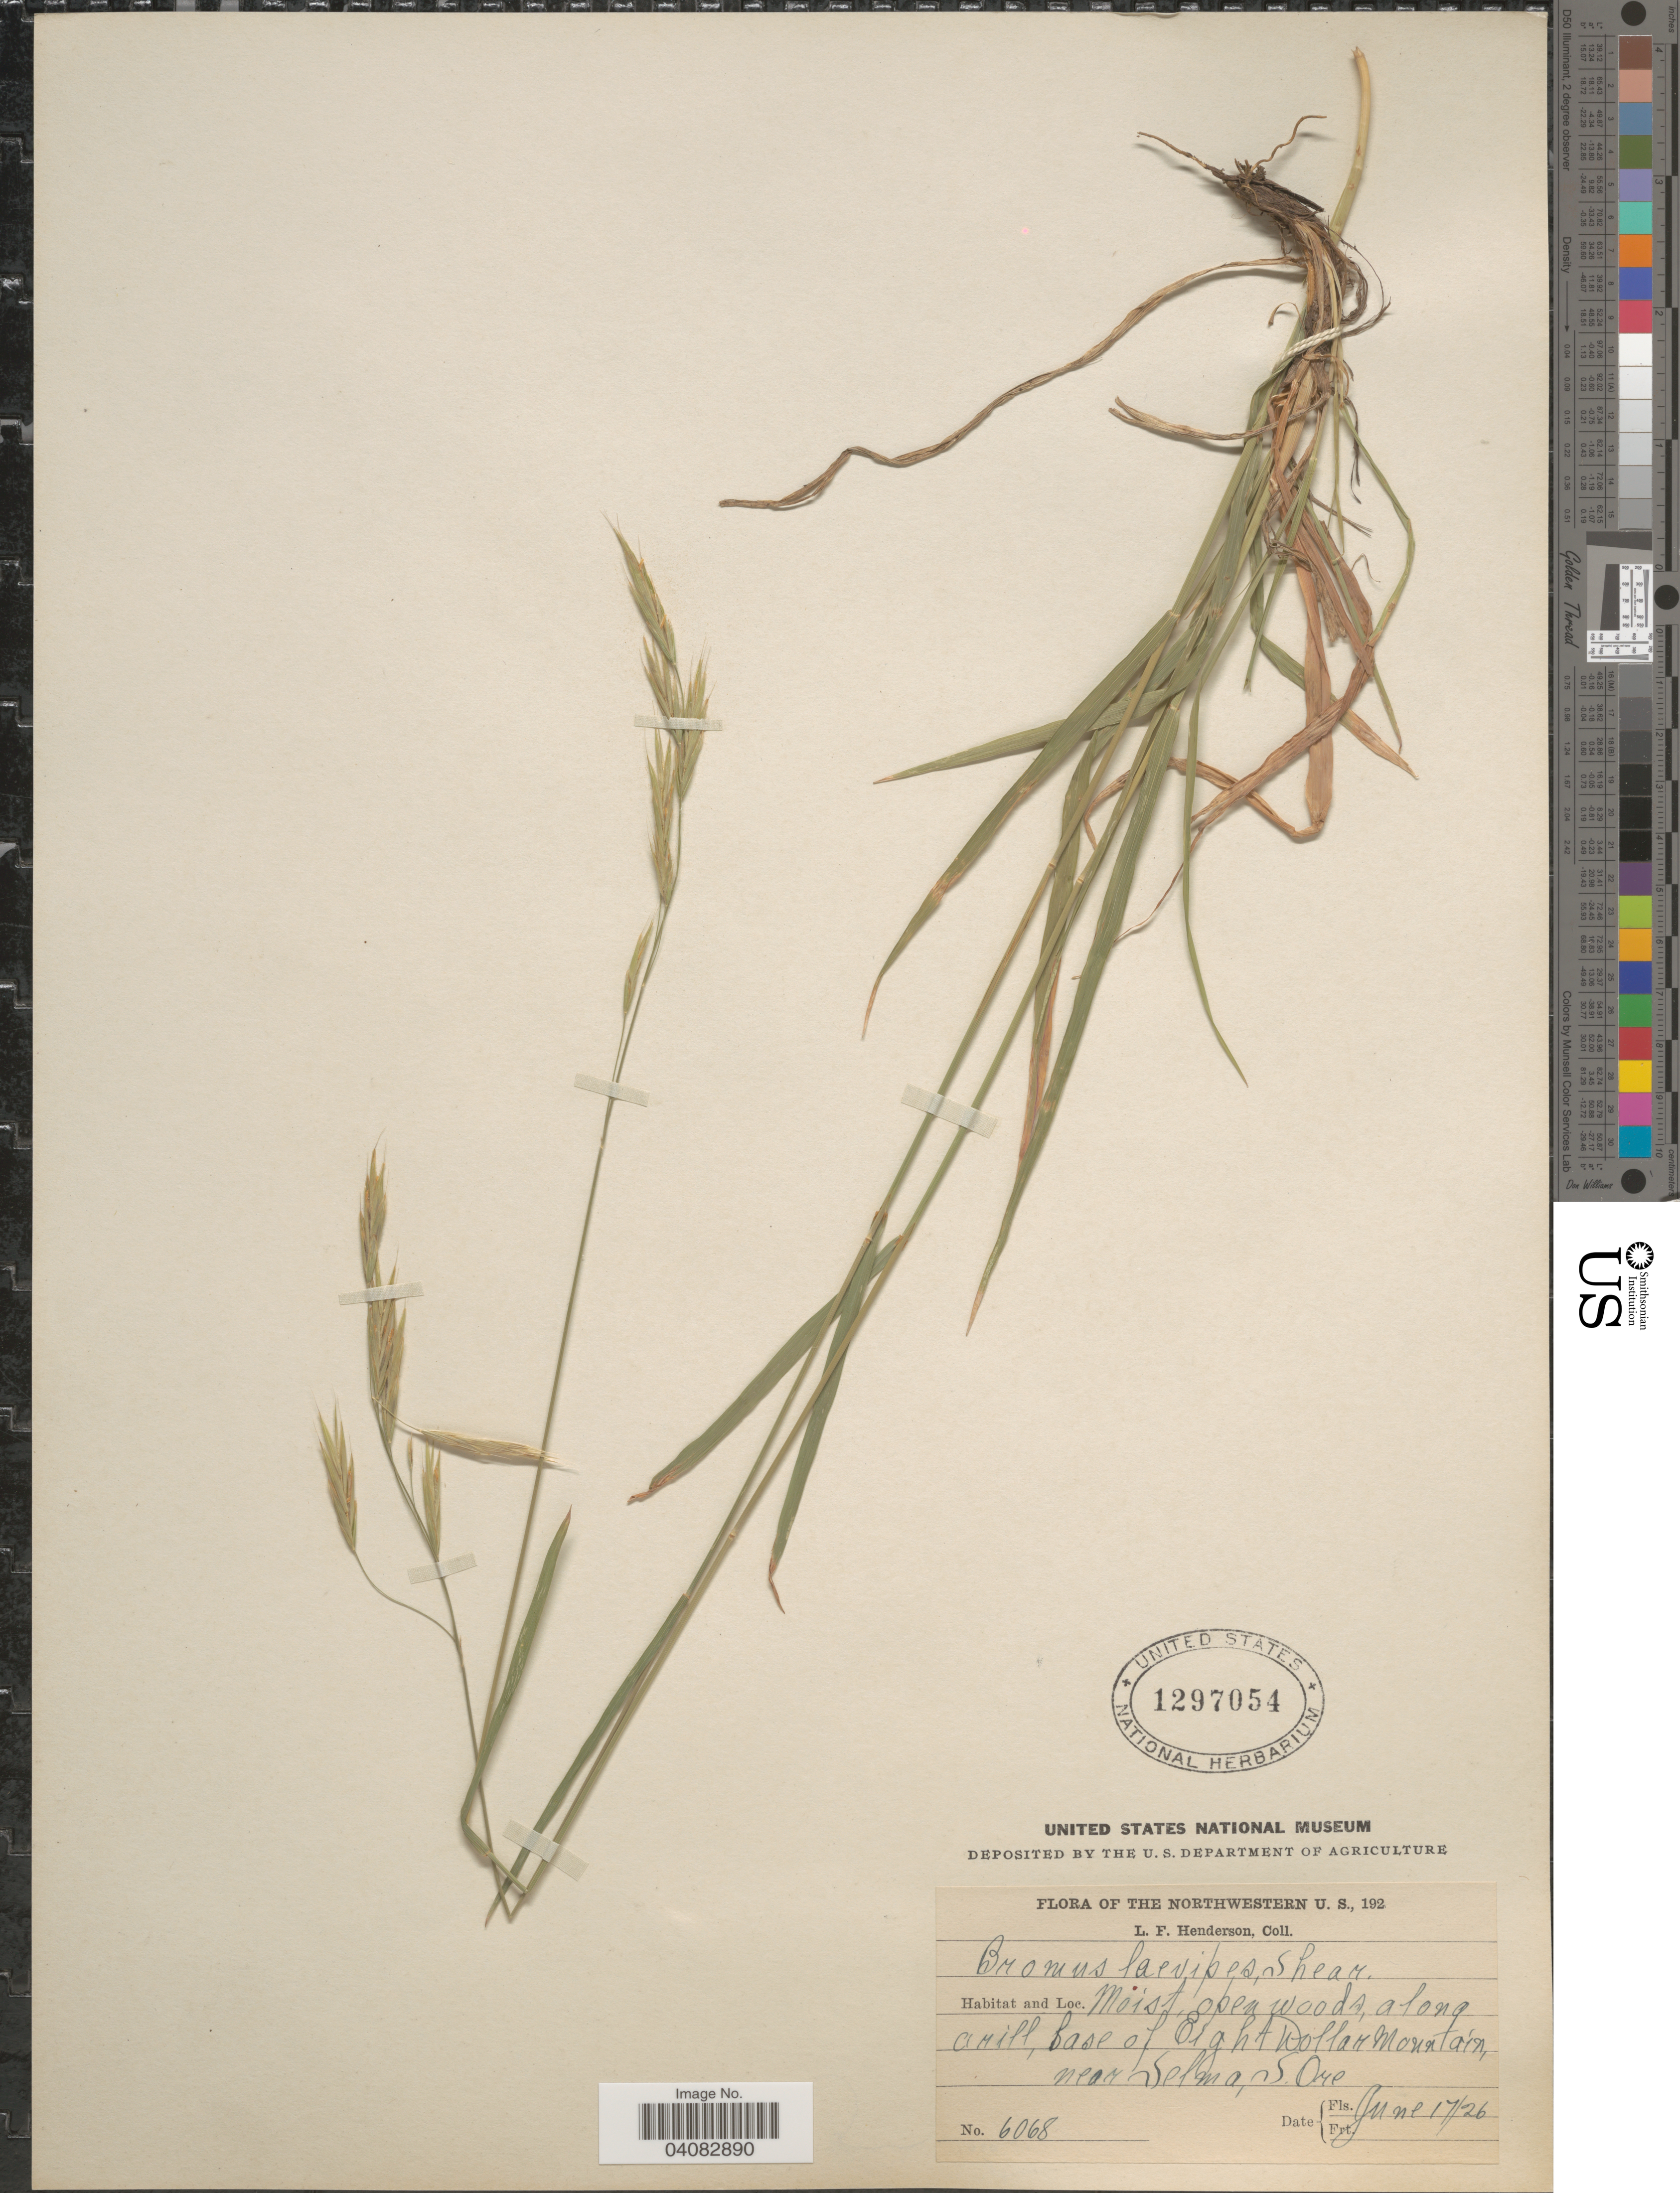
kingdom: Plantae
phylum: Tracheophyta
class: Liliopsida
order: Poales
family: Poaceae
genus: Bromus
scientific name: Bromus lanatipes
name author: (Shear) Rydb.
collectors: L. Henderson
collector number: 6068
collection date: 1926-06-17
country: United States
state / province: Oregon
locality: Moist, open woods, along arill, base of Eight Dollar Mountain, near Selma, S. Ore. Northwestern U.S.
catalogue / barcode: US 1297054